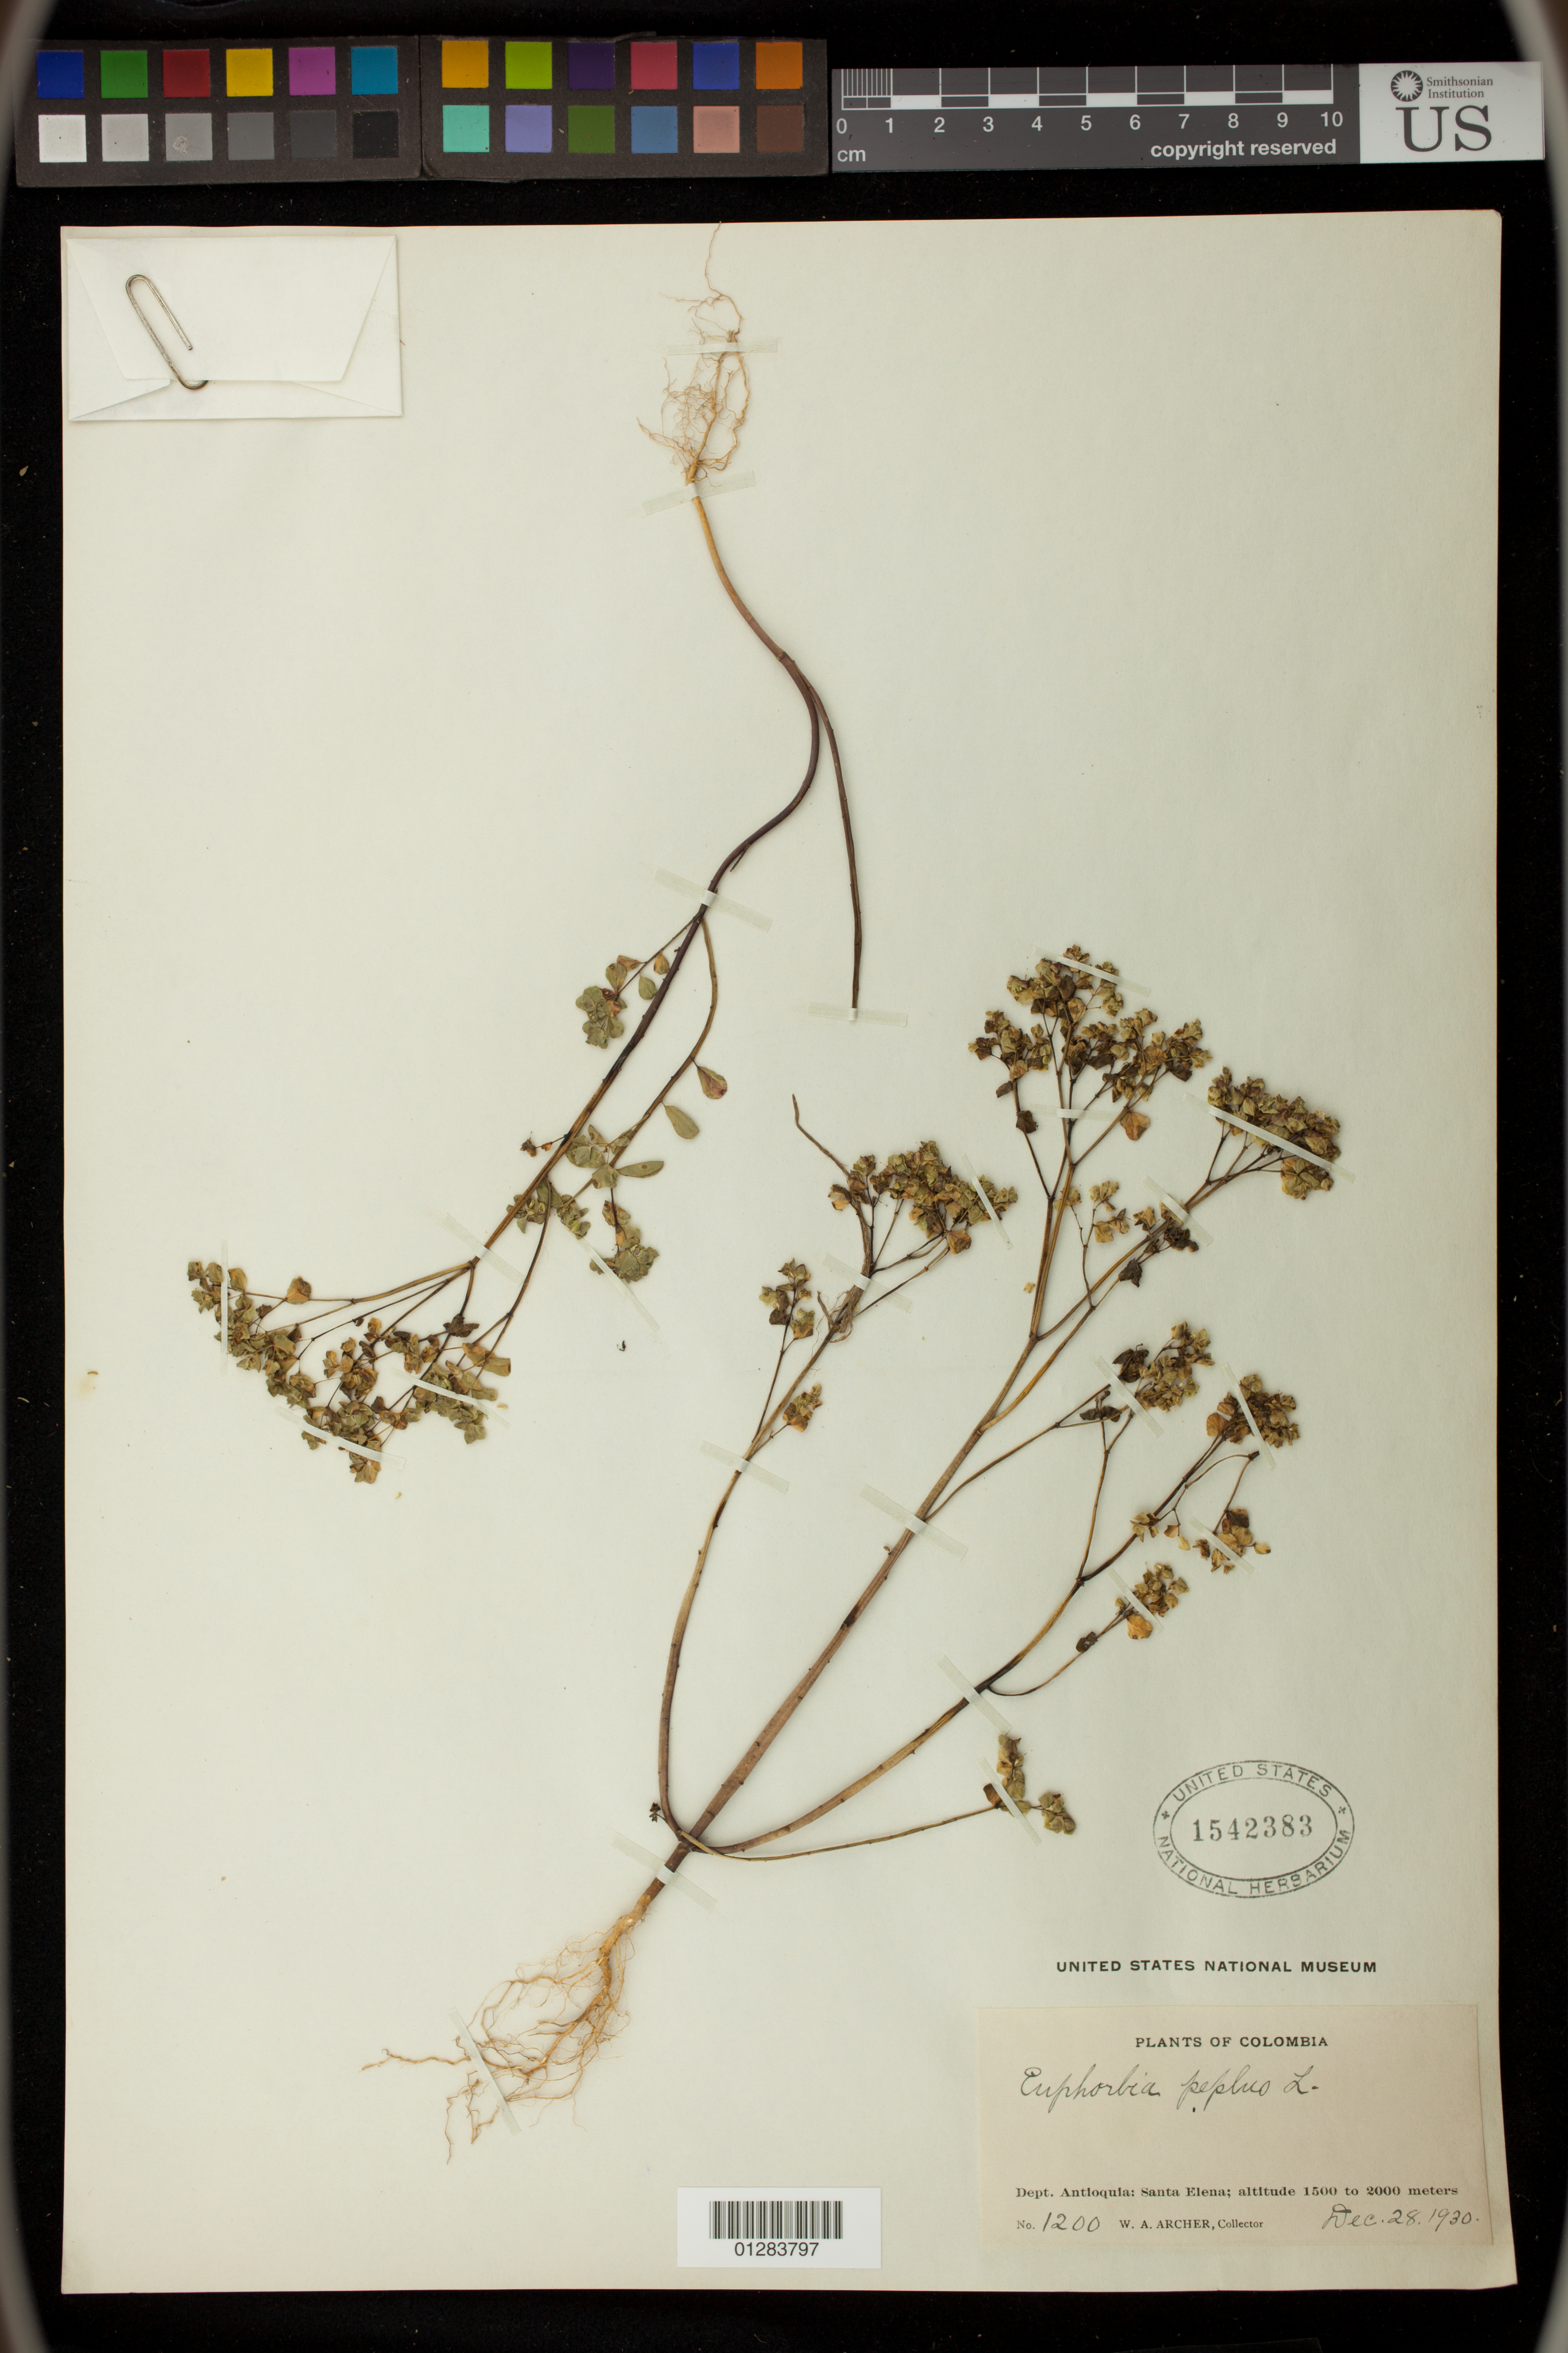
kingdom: Plantae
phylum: Tracheophyta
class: Magnoliopsida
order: Malpighiales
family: Euphorbiaceae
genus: Euphorbia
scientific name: Euphorbia peplus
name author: L.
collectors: W. A. Archer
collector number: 1200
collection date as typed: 28 Dec 1930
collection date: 1930-12-28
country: Colombia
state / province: Antioquiá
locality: Santa Elena.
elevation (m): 1500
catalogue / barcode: US 1542383